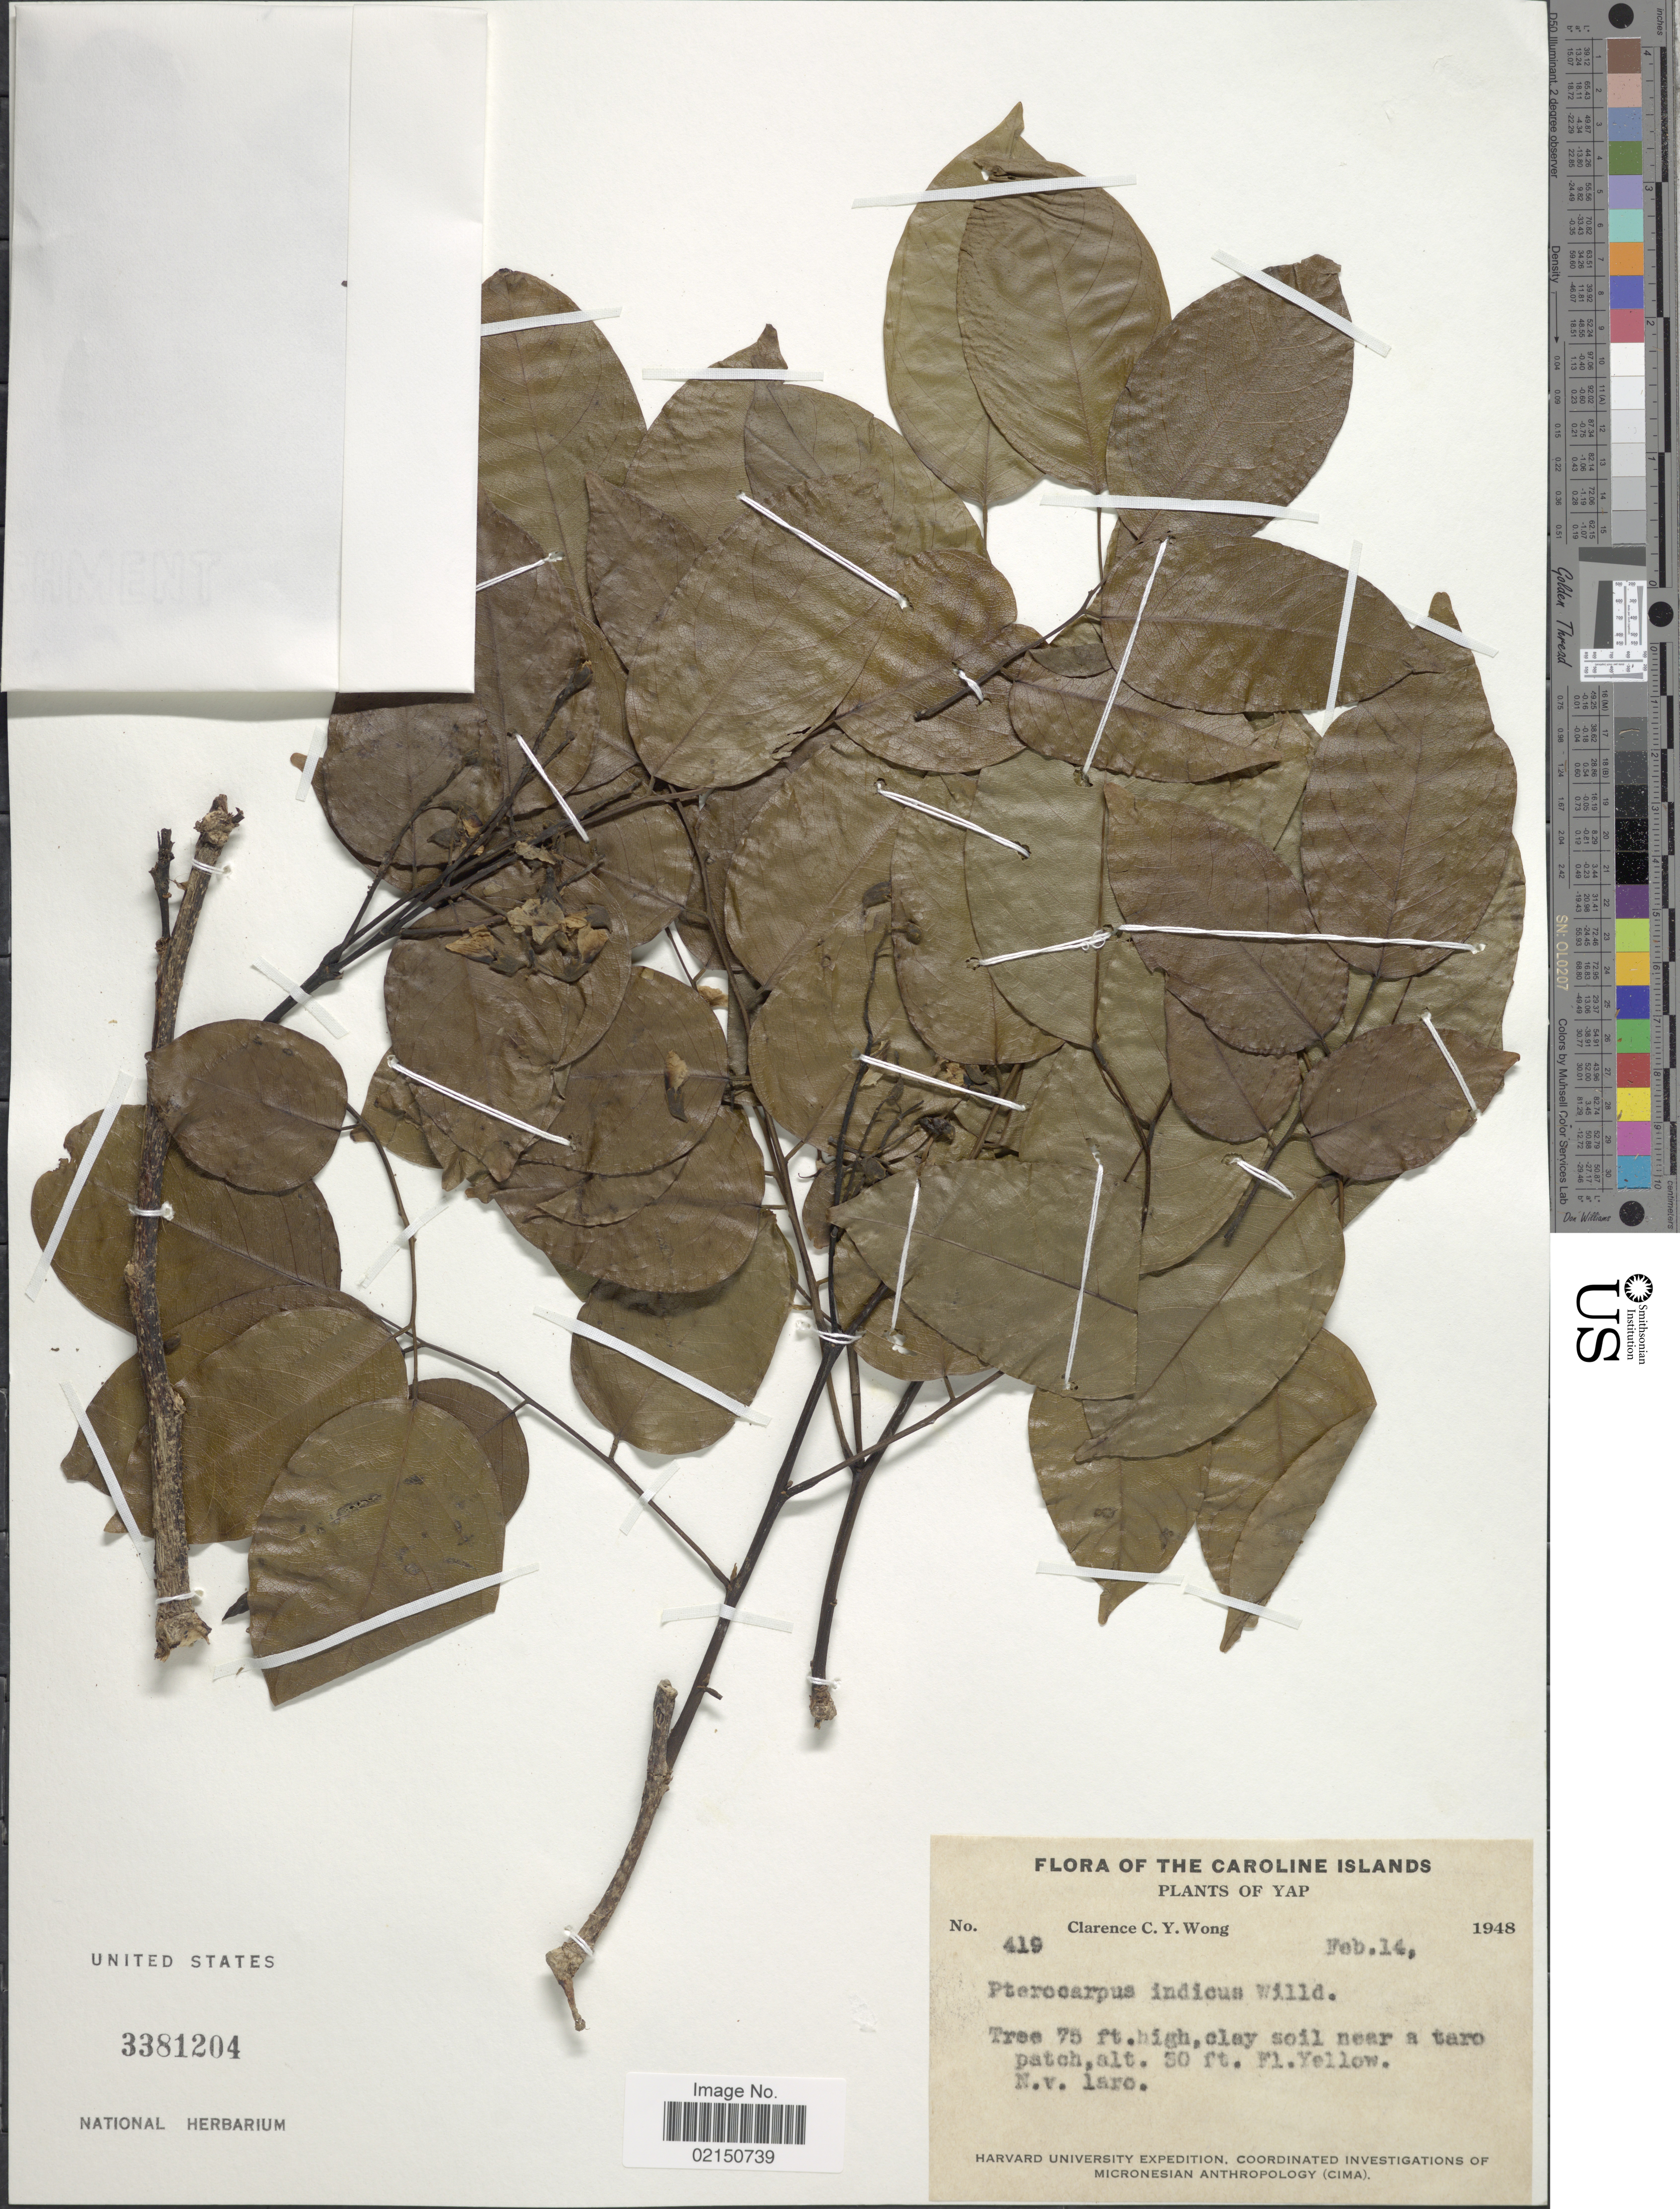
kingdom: Plantae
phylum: Tracheophyta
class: Magnoliopsida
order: Fabales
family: Fabaceae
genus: Pterocarpus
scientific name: Pterocarpus indicus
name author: Willd.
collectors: C. Y. C. Wong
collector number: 419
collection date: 1948-02-14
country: Micronesia, Federated States of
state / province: Yap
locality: Caroline Islands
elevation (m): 15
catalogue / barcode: US 3381204